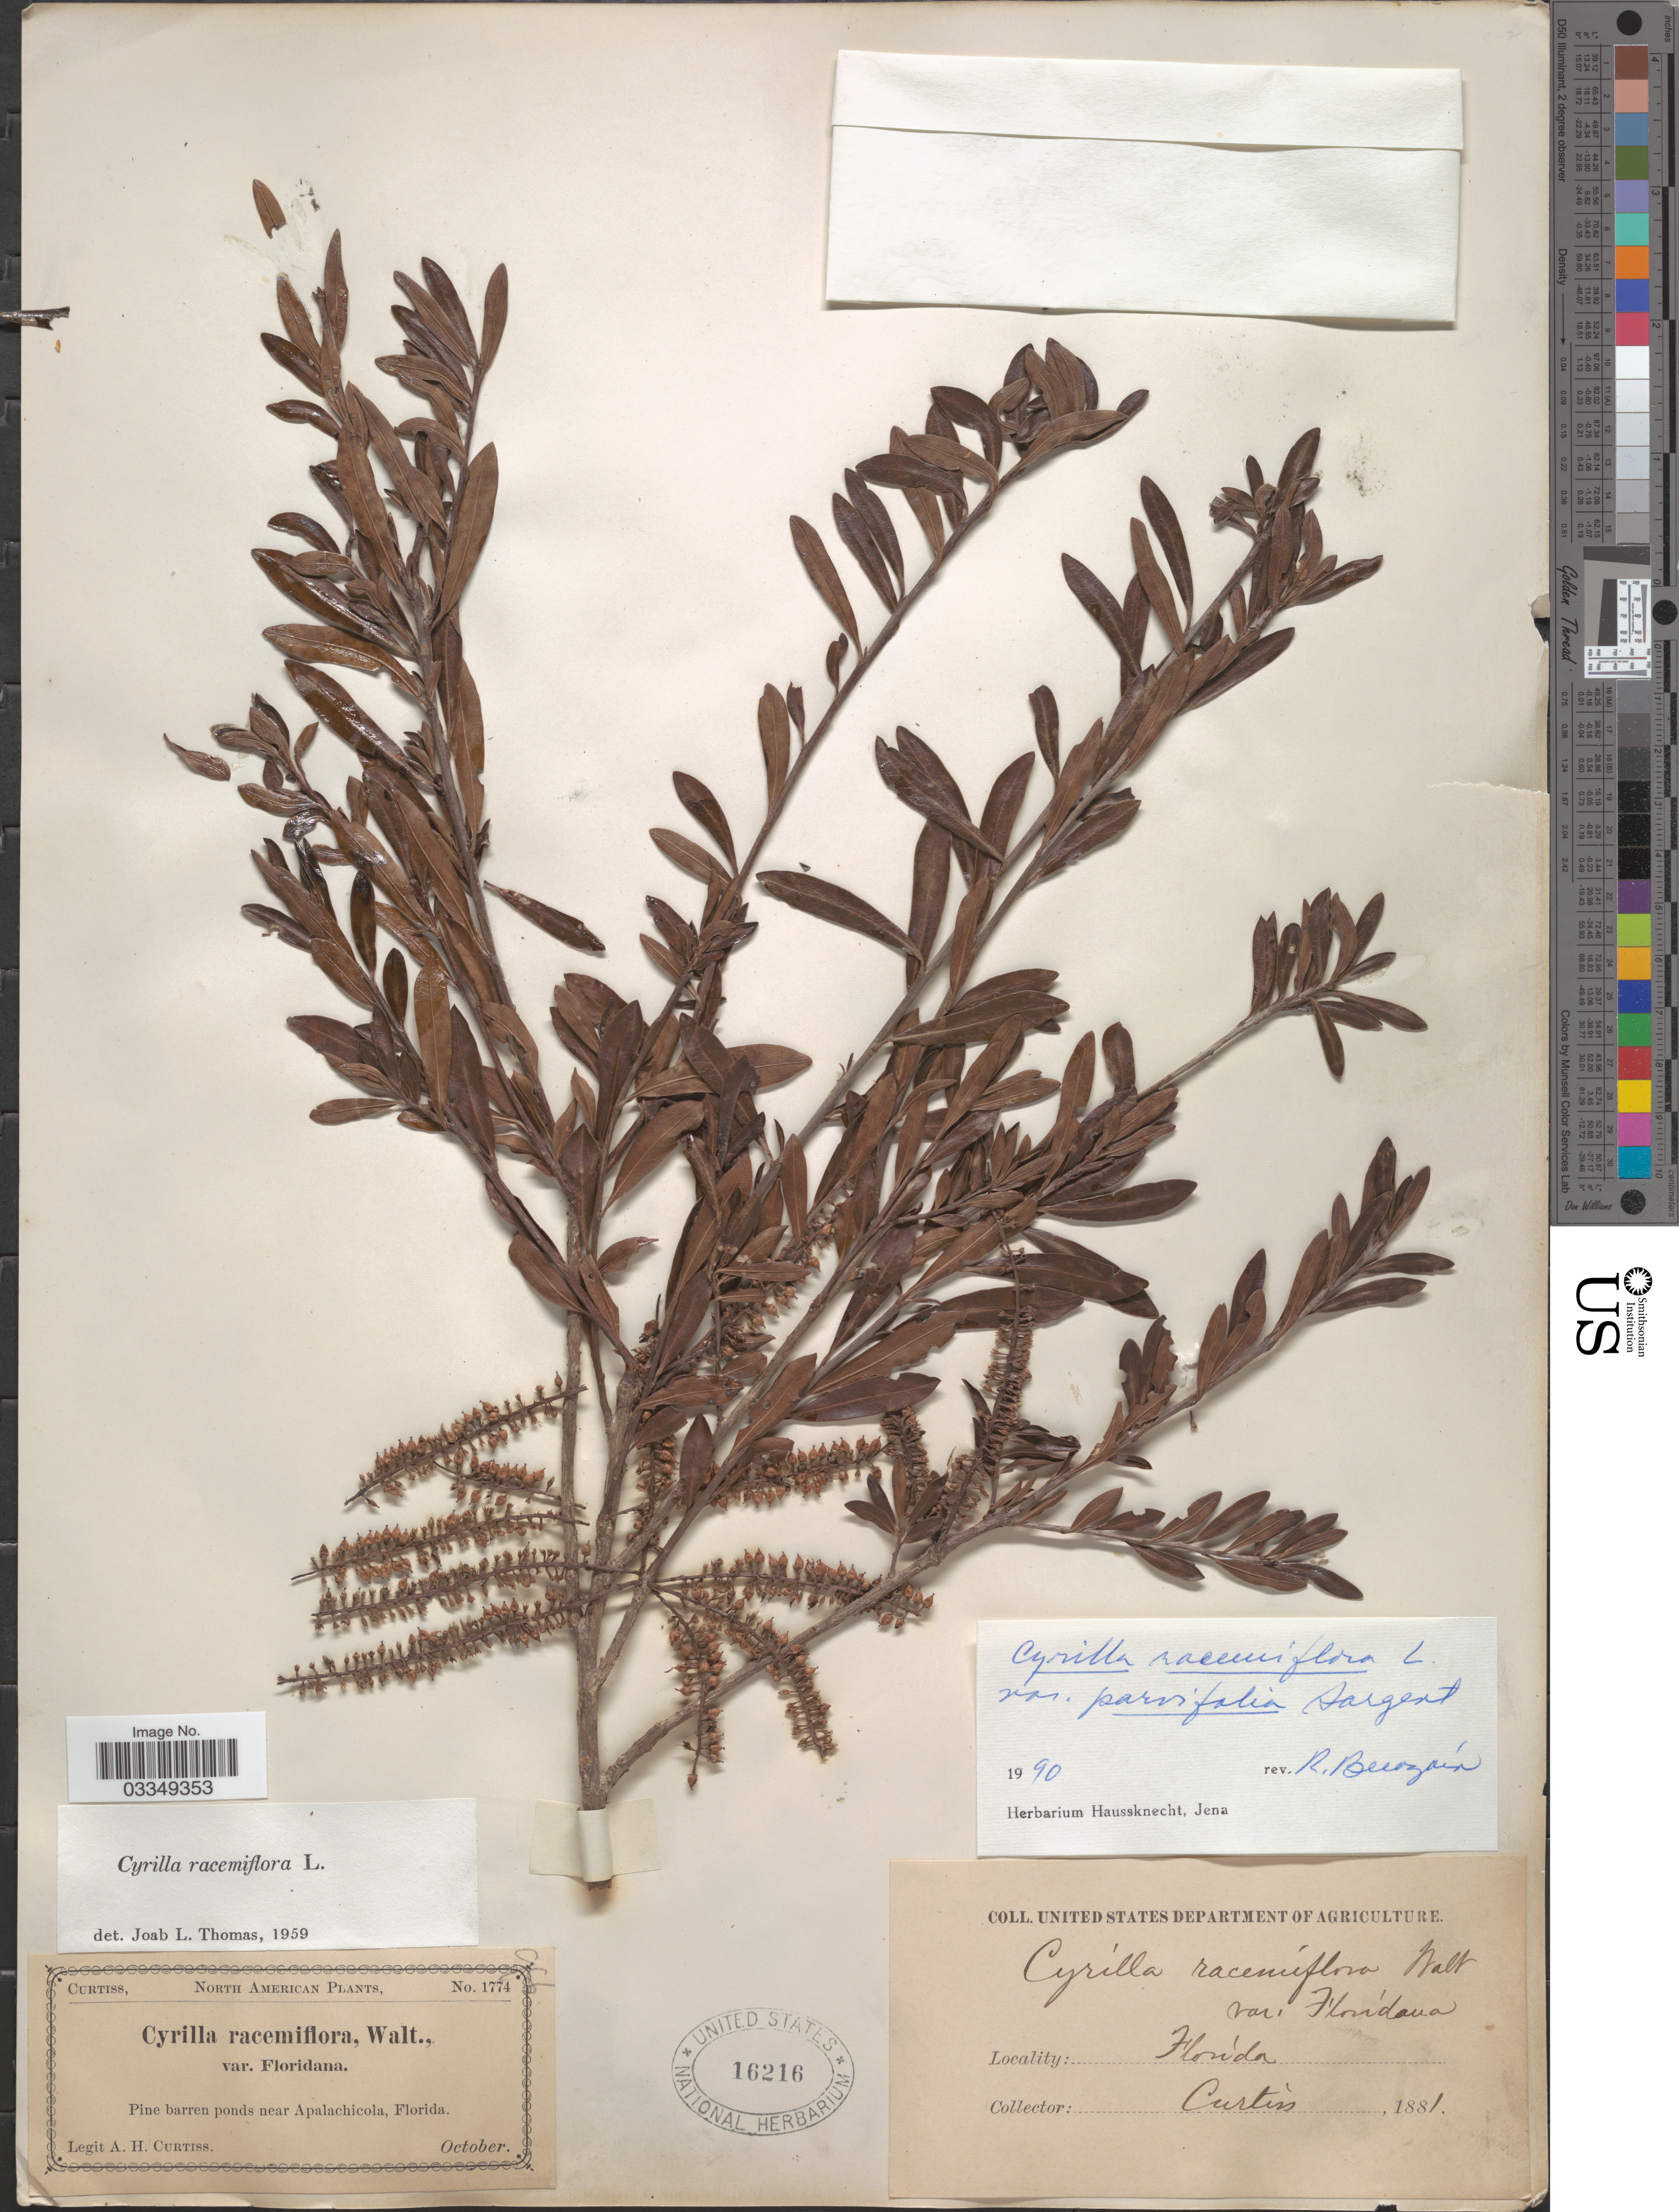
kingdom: Plantae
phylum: Tracheophyta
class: Magnoliopsida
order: Ericales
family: Cyrillaceae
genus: Cyrilla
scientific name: Cyrilla racemiflora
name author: L.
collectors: A. H. Curtiss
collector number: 1774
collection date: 1881-10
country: United States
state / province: Florida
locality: Pine barren ponds near Apalachicola.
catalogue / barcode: US 16216